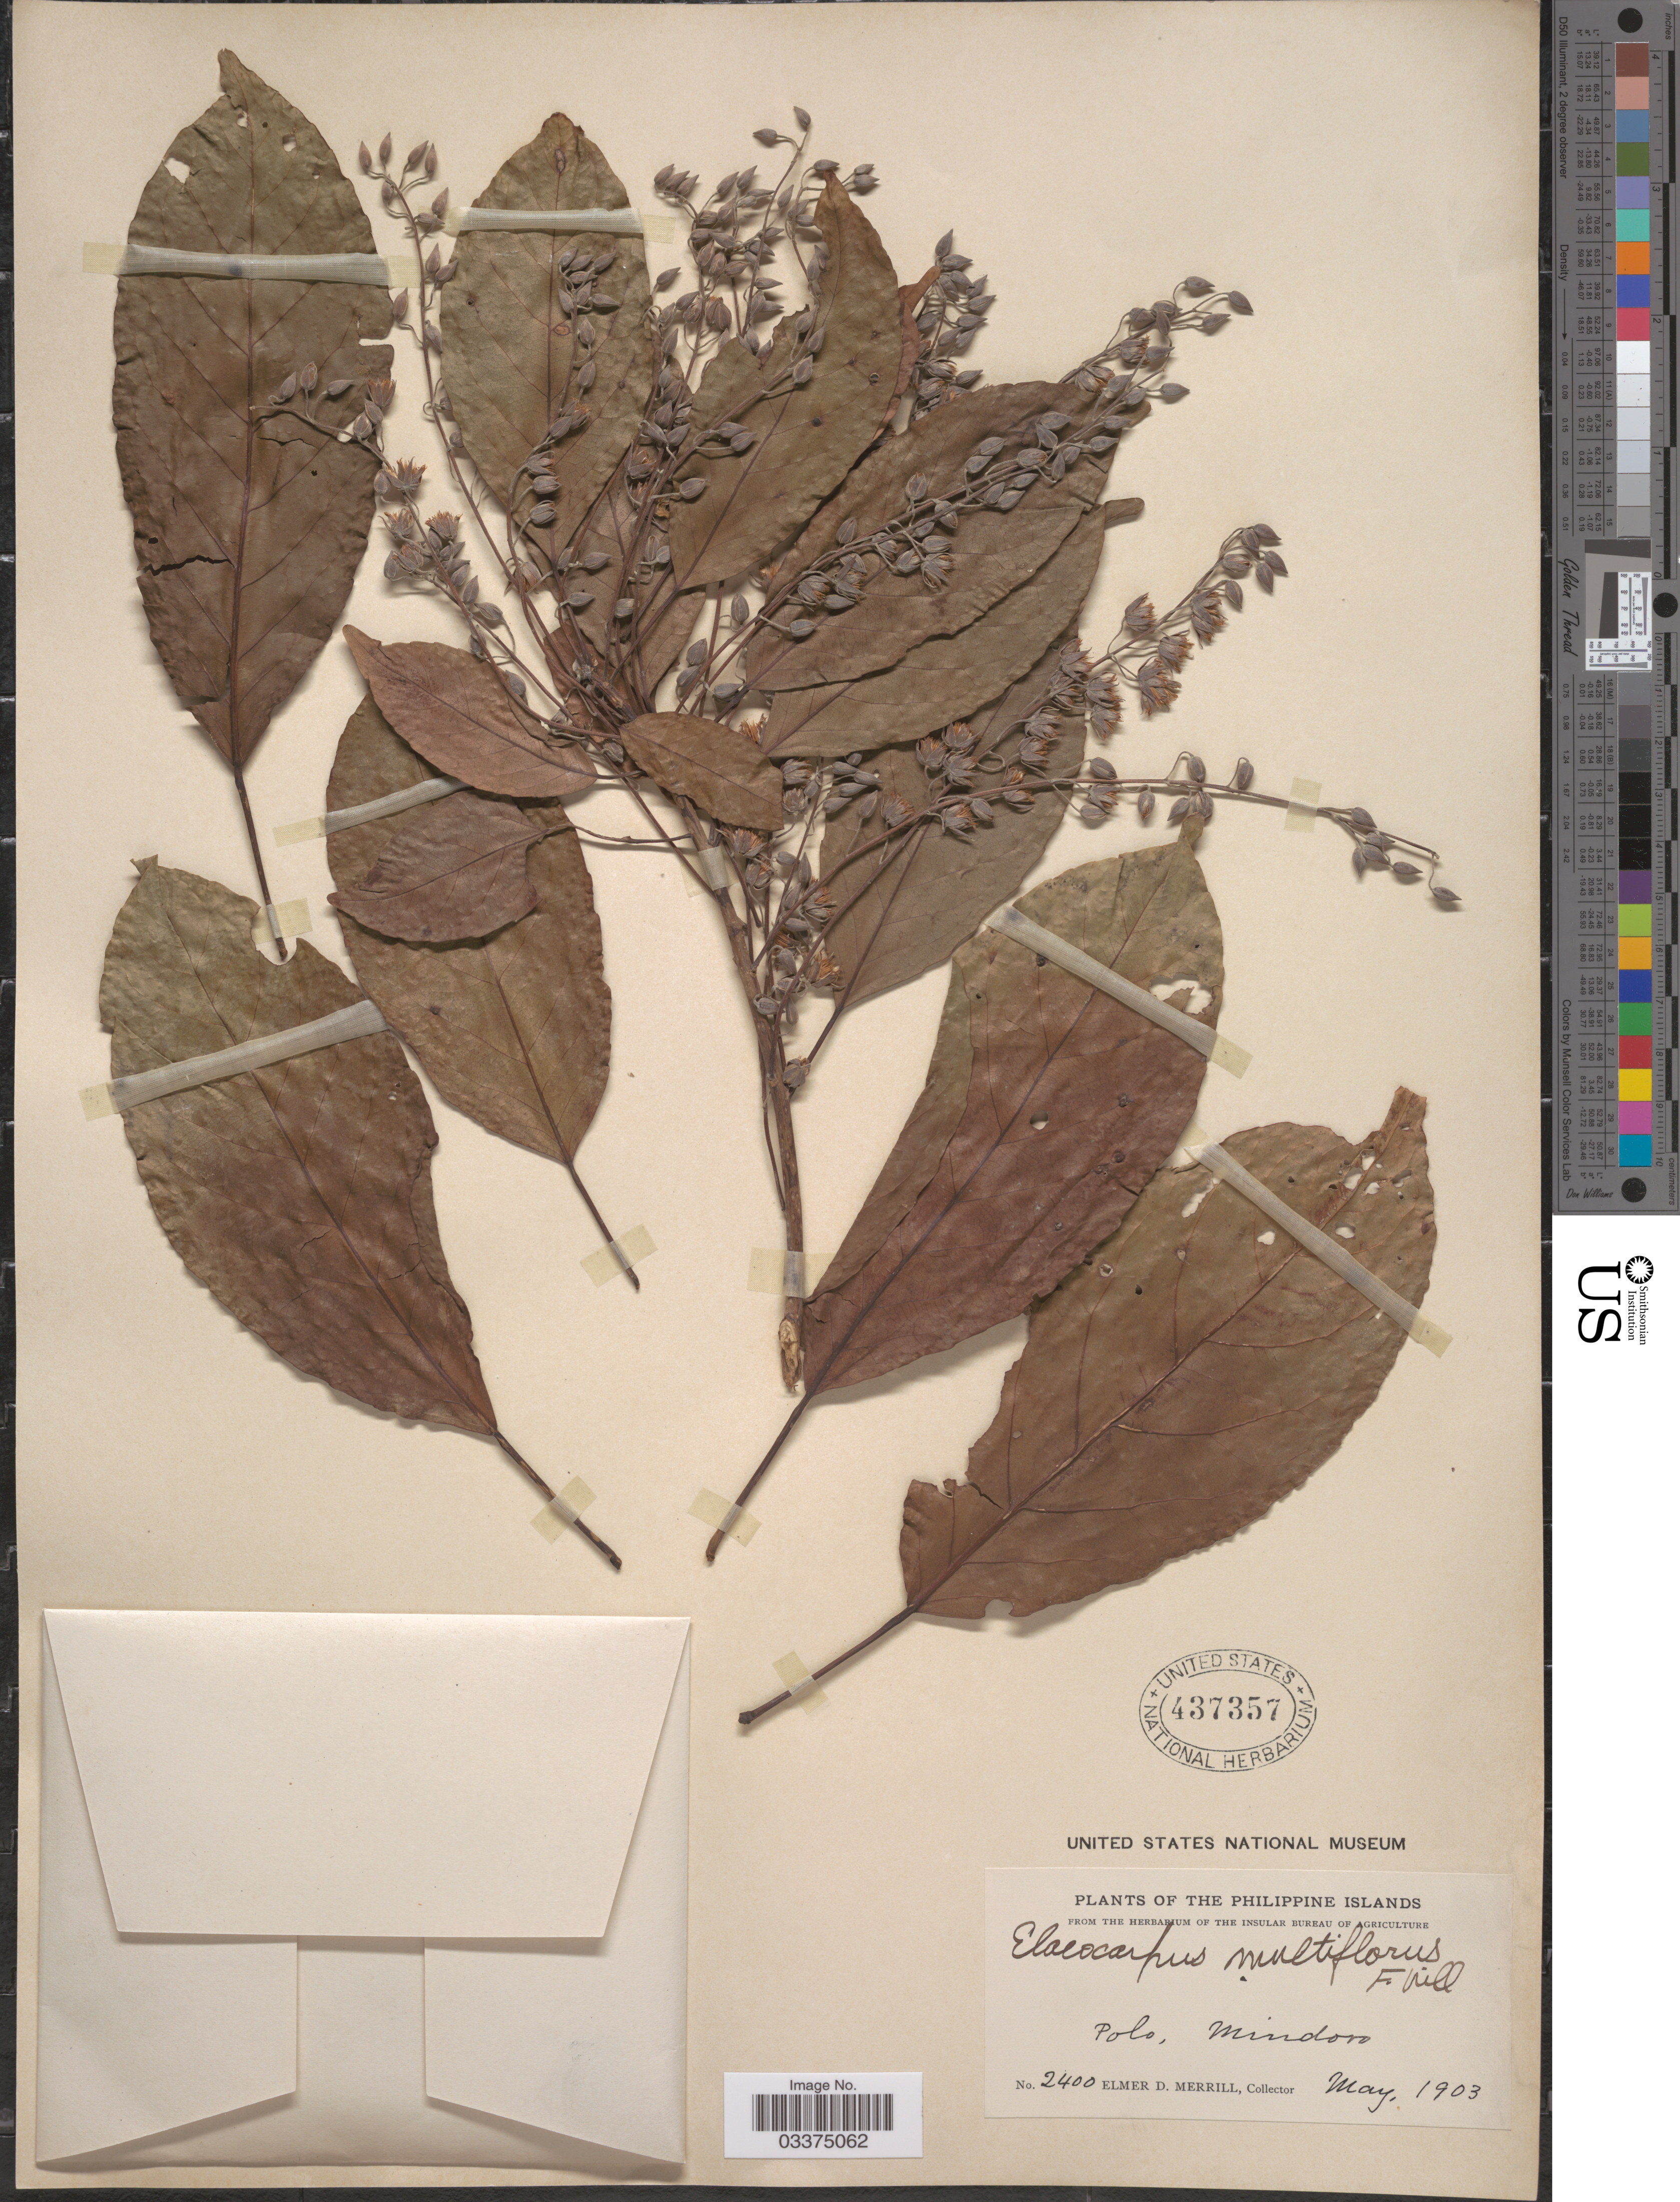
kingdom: Plantae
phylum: Tracheophyta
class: Magnoliopsida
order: Oxalidales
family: Elaeocarpaceae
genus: Elaeocarpus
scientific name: Elaeocarpus multiflorus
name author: (Turcz.) Fern.-Vill.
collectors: E. D. Merrill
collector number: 2400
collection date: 1903-05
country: Philippines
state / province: Mimaropa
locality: Polo, Mindoro.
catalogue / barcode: US 437357